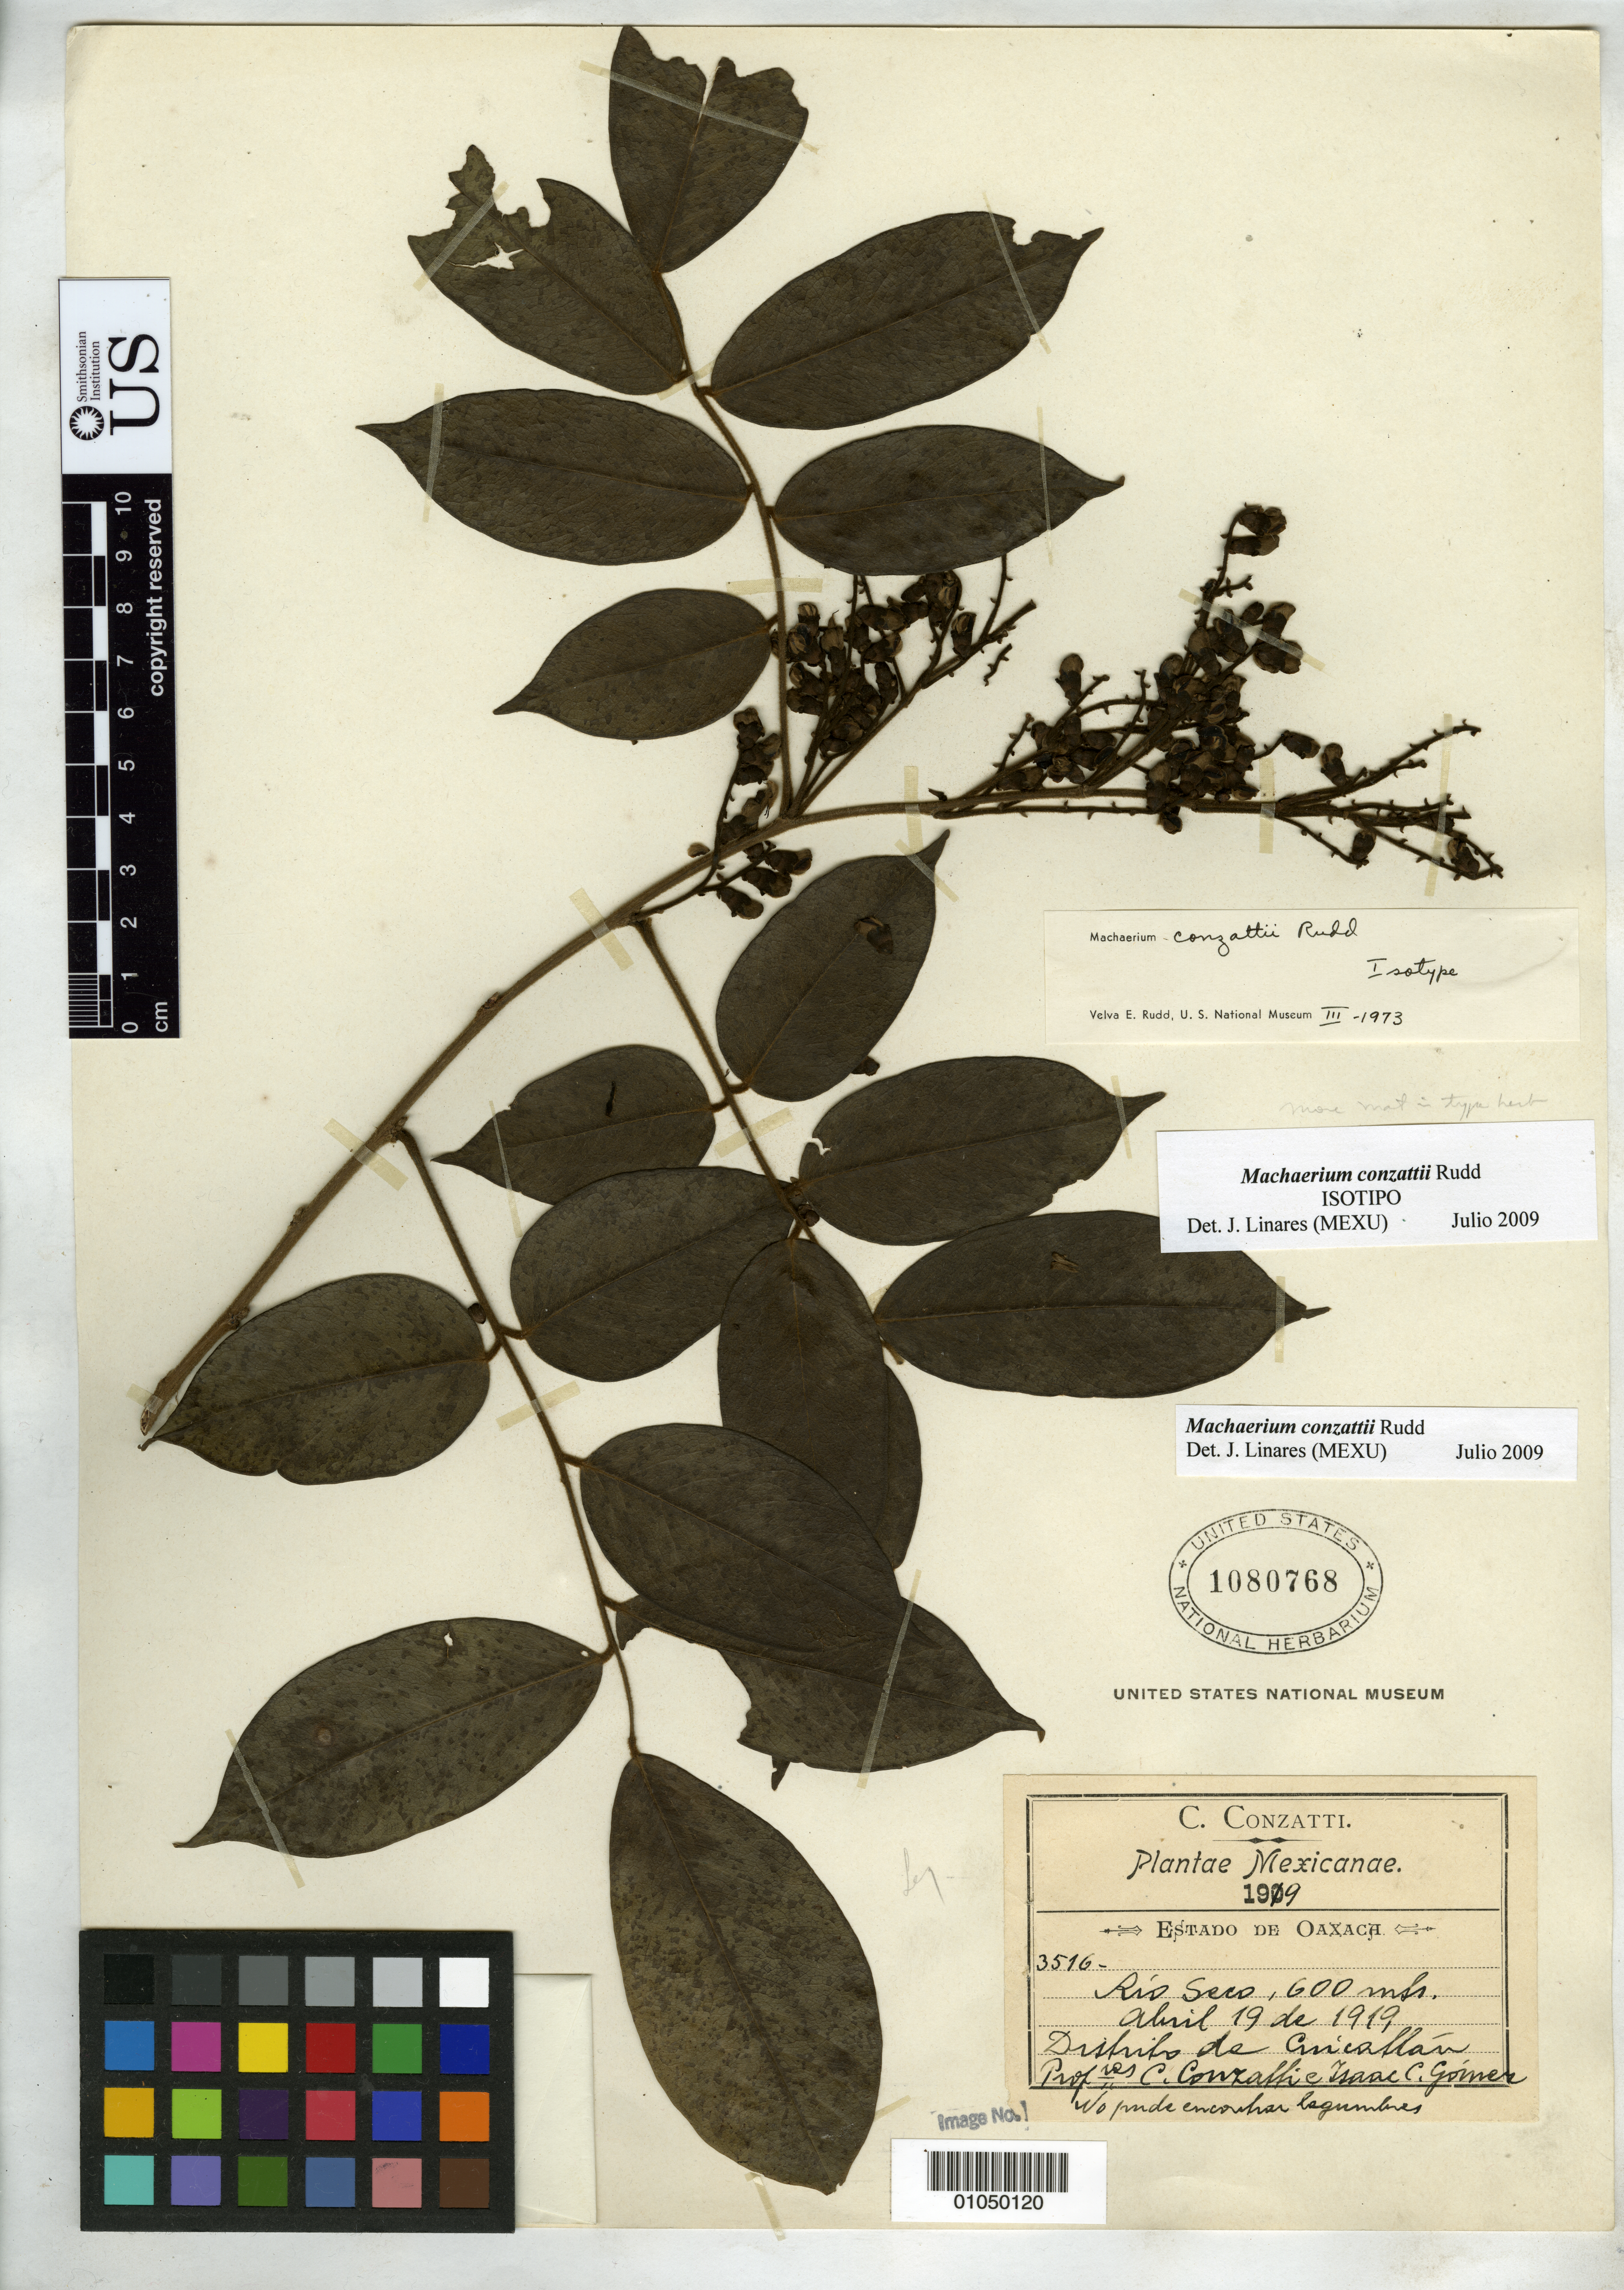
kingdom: Plantae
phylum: Tracheophyta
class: Magnoliopsida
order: Fabales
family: Fabaceae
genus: Machaerium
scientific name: Machaerium conzattii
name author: Rudd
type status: Isotype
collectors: C. Conzatti & J. Gomez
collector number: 3516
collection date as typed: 19 Apr 1919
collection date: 1919-04-19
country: Mexico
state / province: Oaxaca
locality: Distrito de Cuicatlán, Rio Seco.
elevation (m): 600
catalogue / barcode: US 1080768